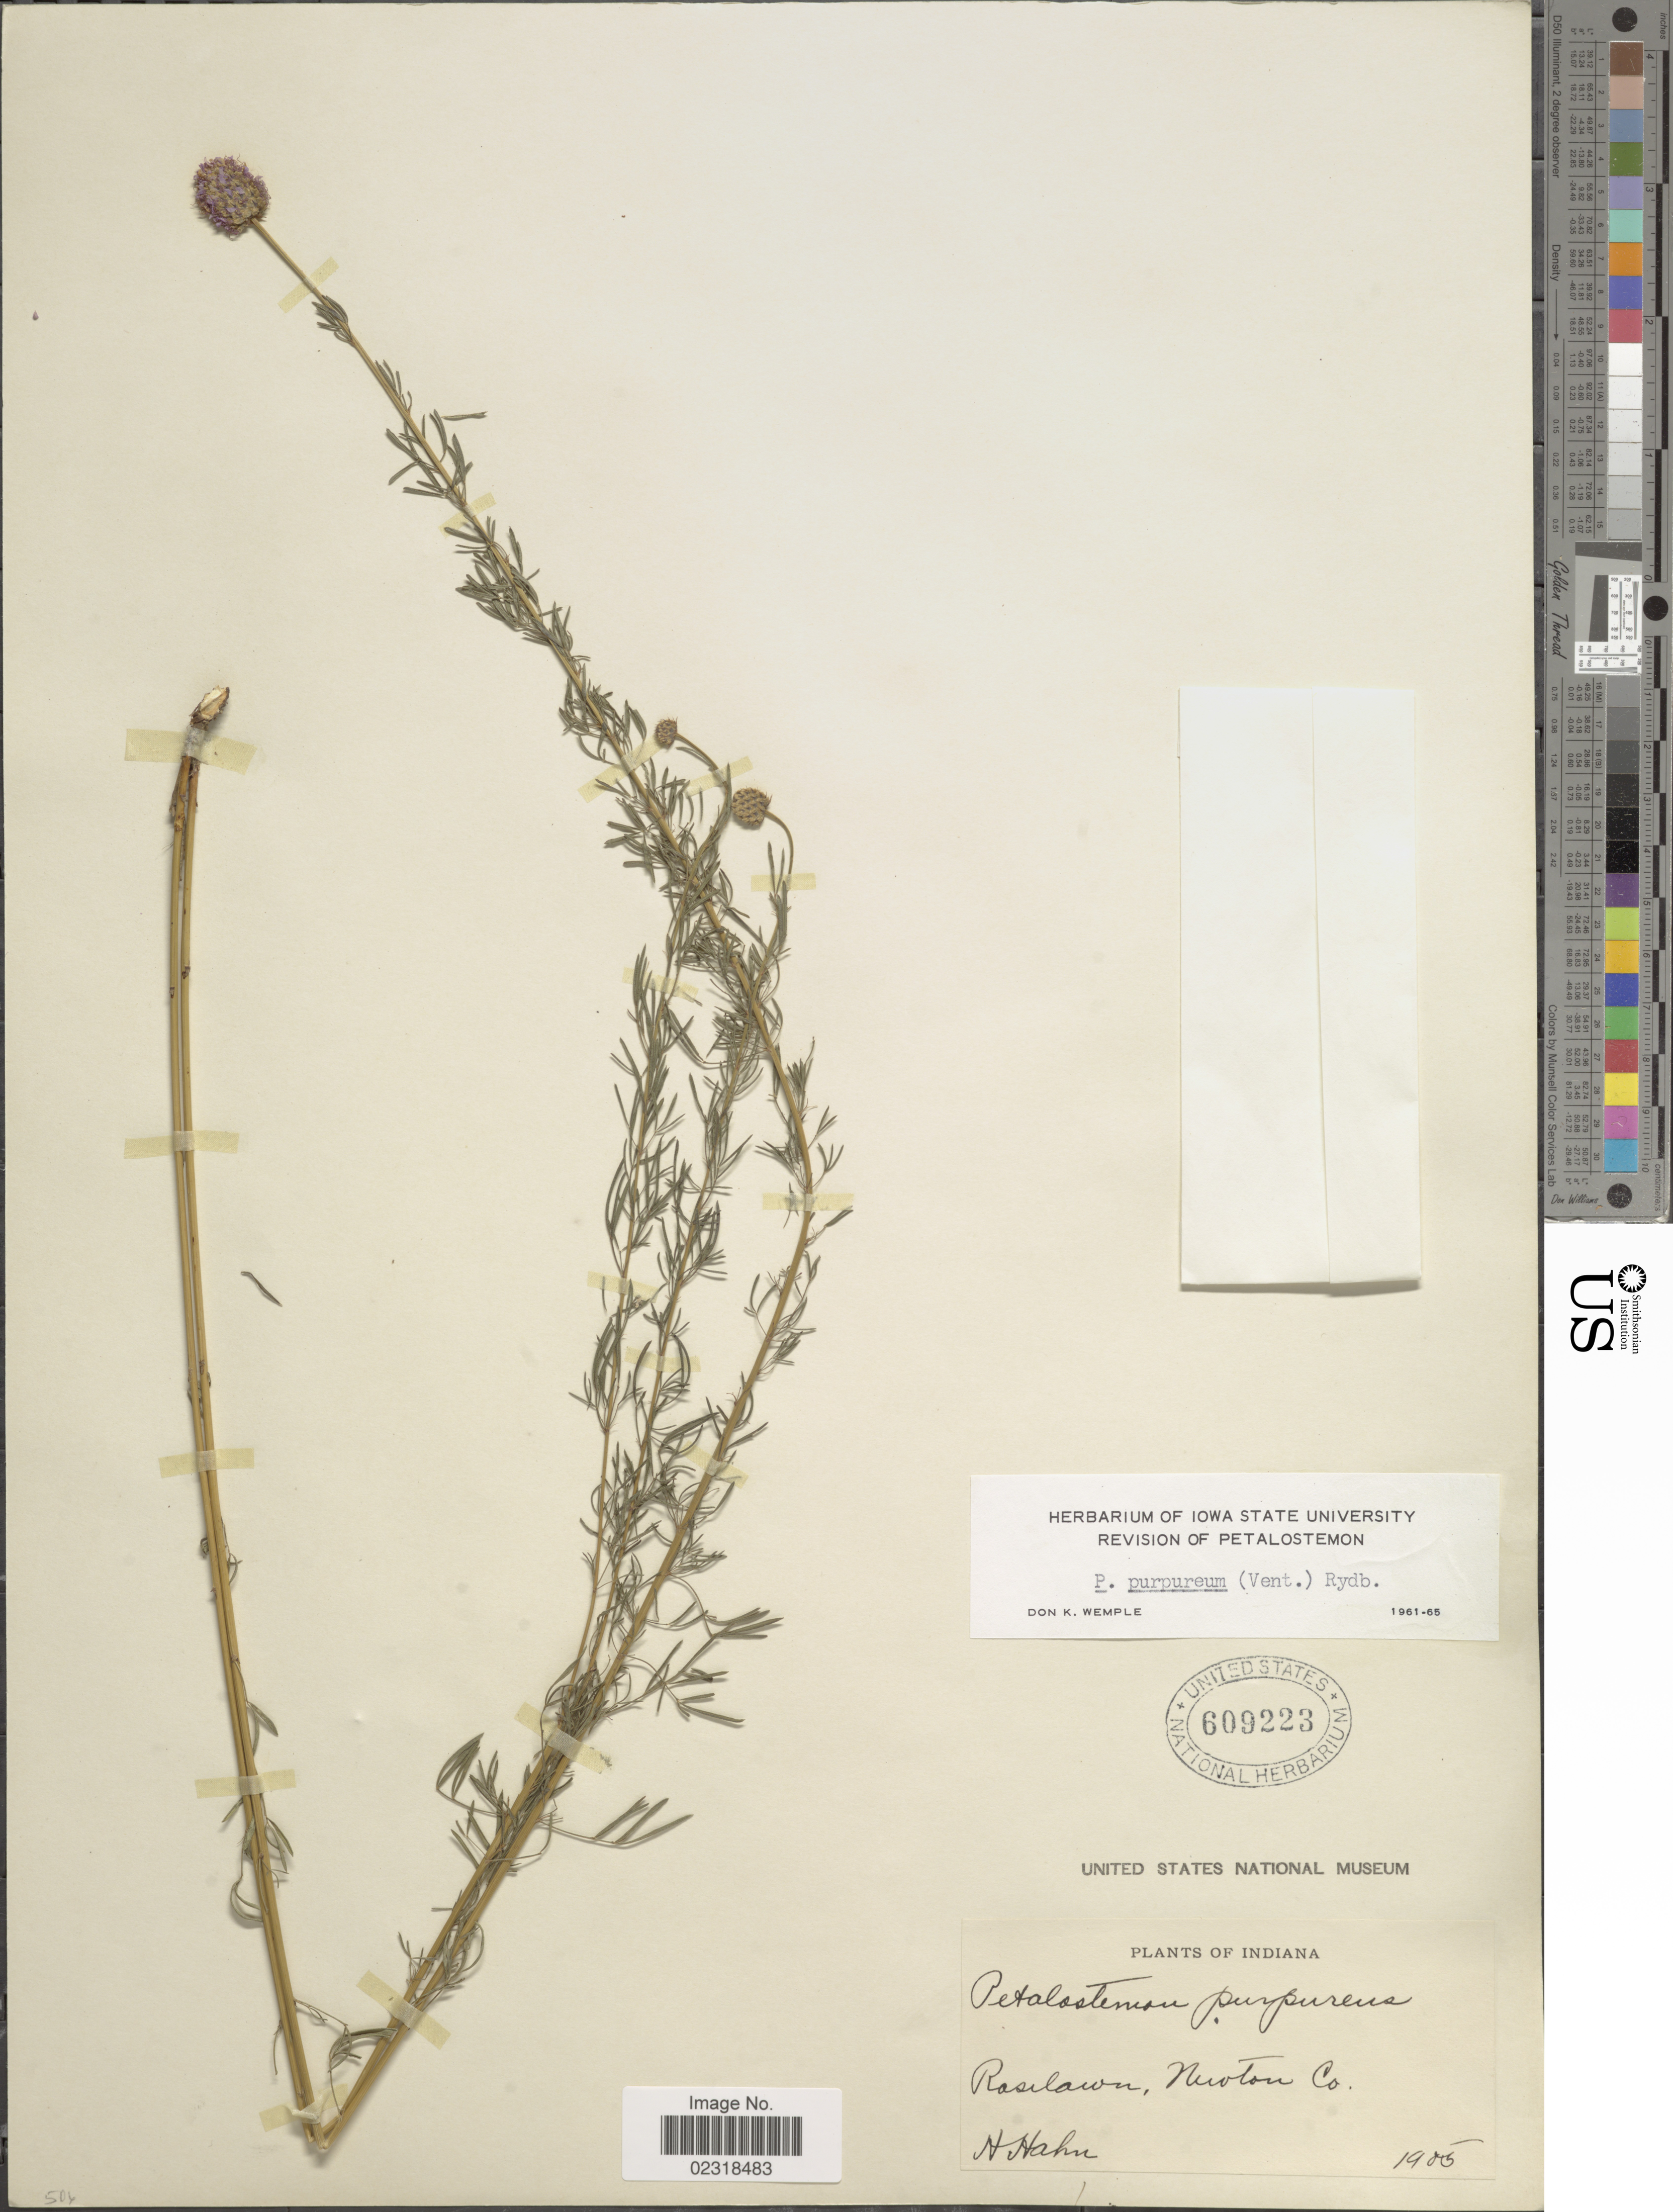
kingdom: Plantae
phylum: Tracheophyta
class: Magnoliopsida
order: Fabales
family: Fabaceae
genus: Dalea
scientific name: Dalea purpurea var. purpurea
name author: Vent.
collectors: H. Hahn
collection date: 1985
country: United States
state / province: Indiana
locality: Roselawn, Newton Co.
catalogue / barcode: US 609223